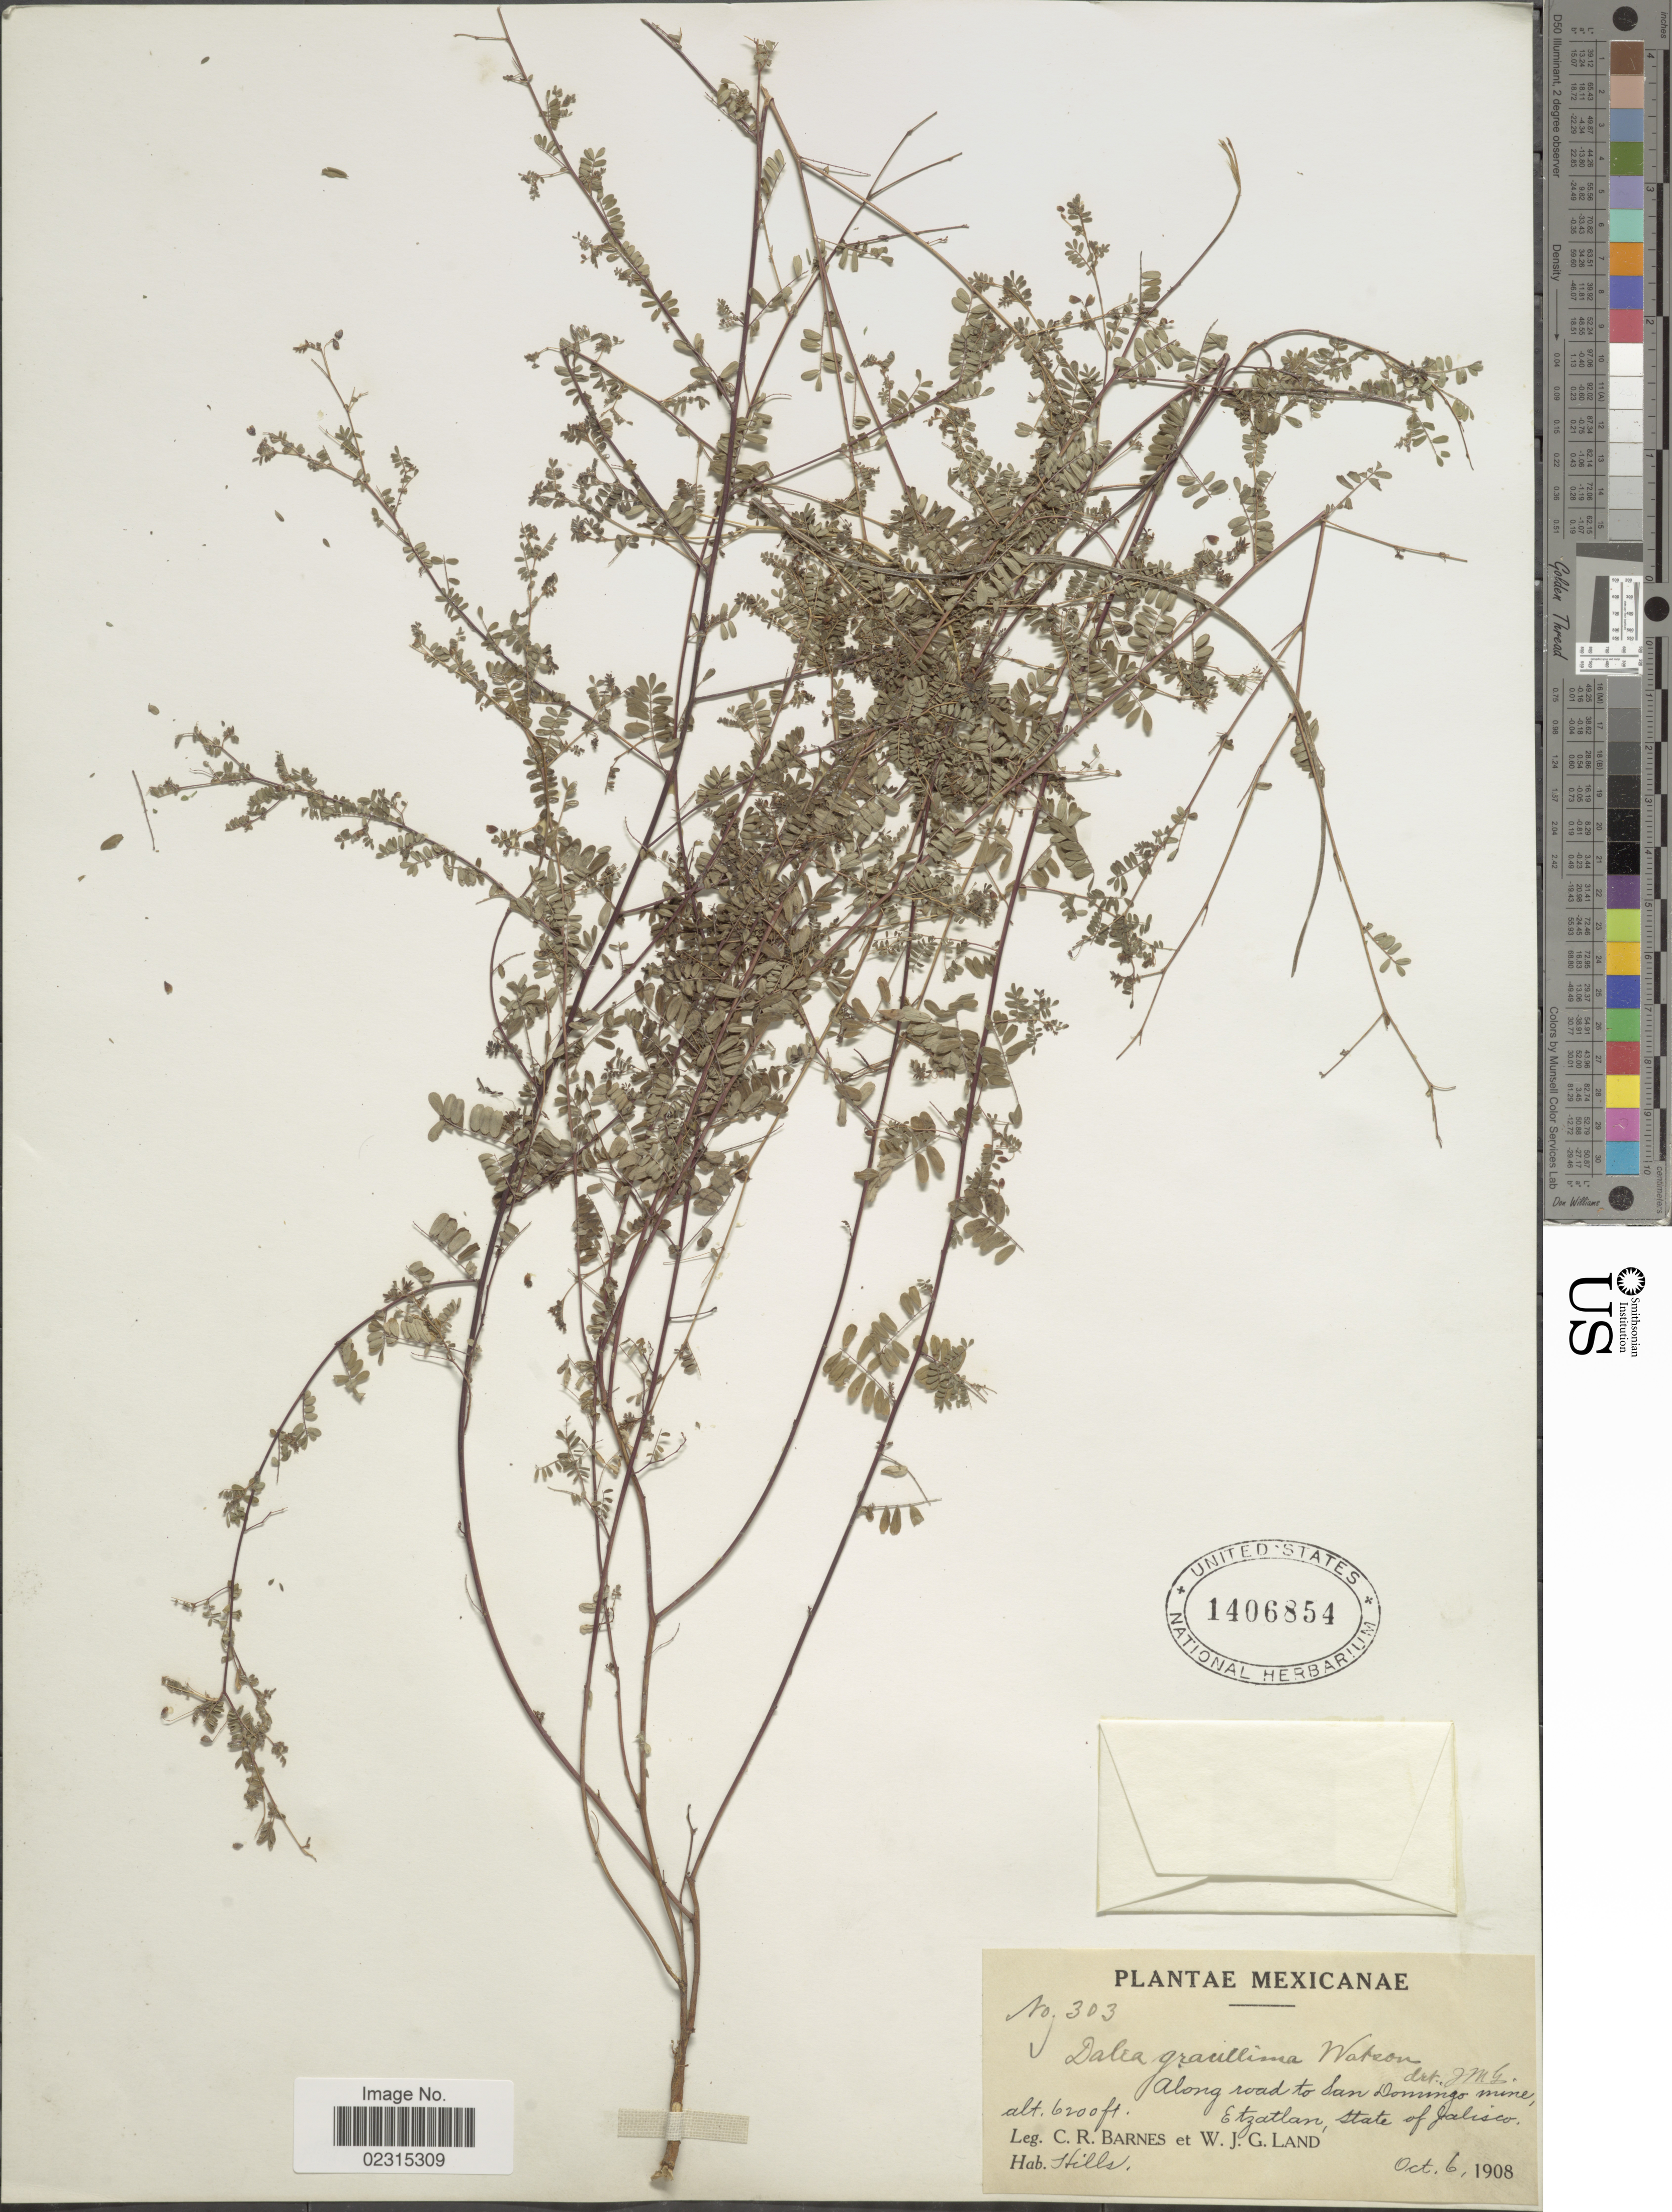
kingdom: Plantae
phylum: Tracheophyta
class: Magnoliopsida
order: Fabales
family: Fabaceae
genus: Marina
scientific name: Marina gracillima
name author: (S. Watson) Barneby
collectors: C. R. Barnes & W. J. G. Land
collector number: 303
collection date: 1908-10-06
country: Mexico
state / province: Jalisco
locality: Along road to San Domingo mine, Etzatlan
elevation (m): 1890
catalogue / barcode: US 1406854